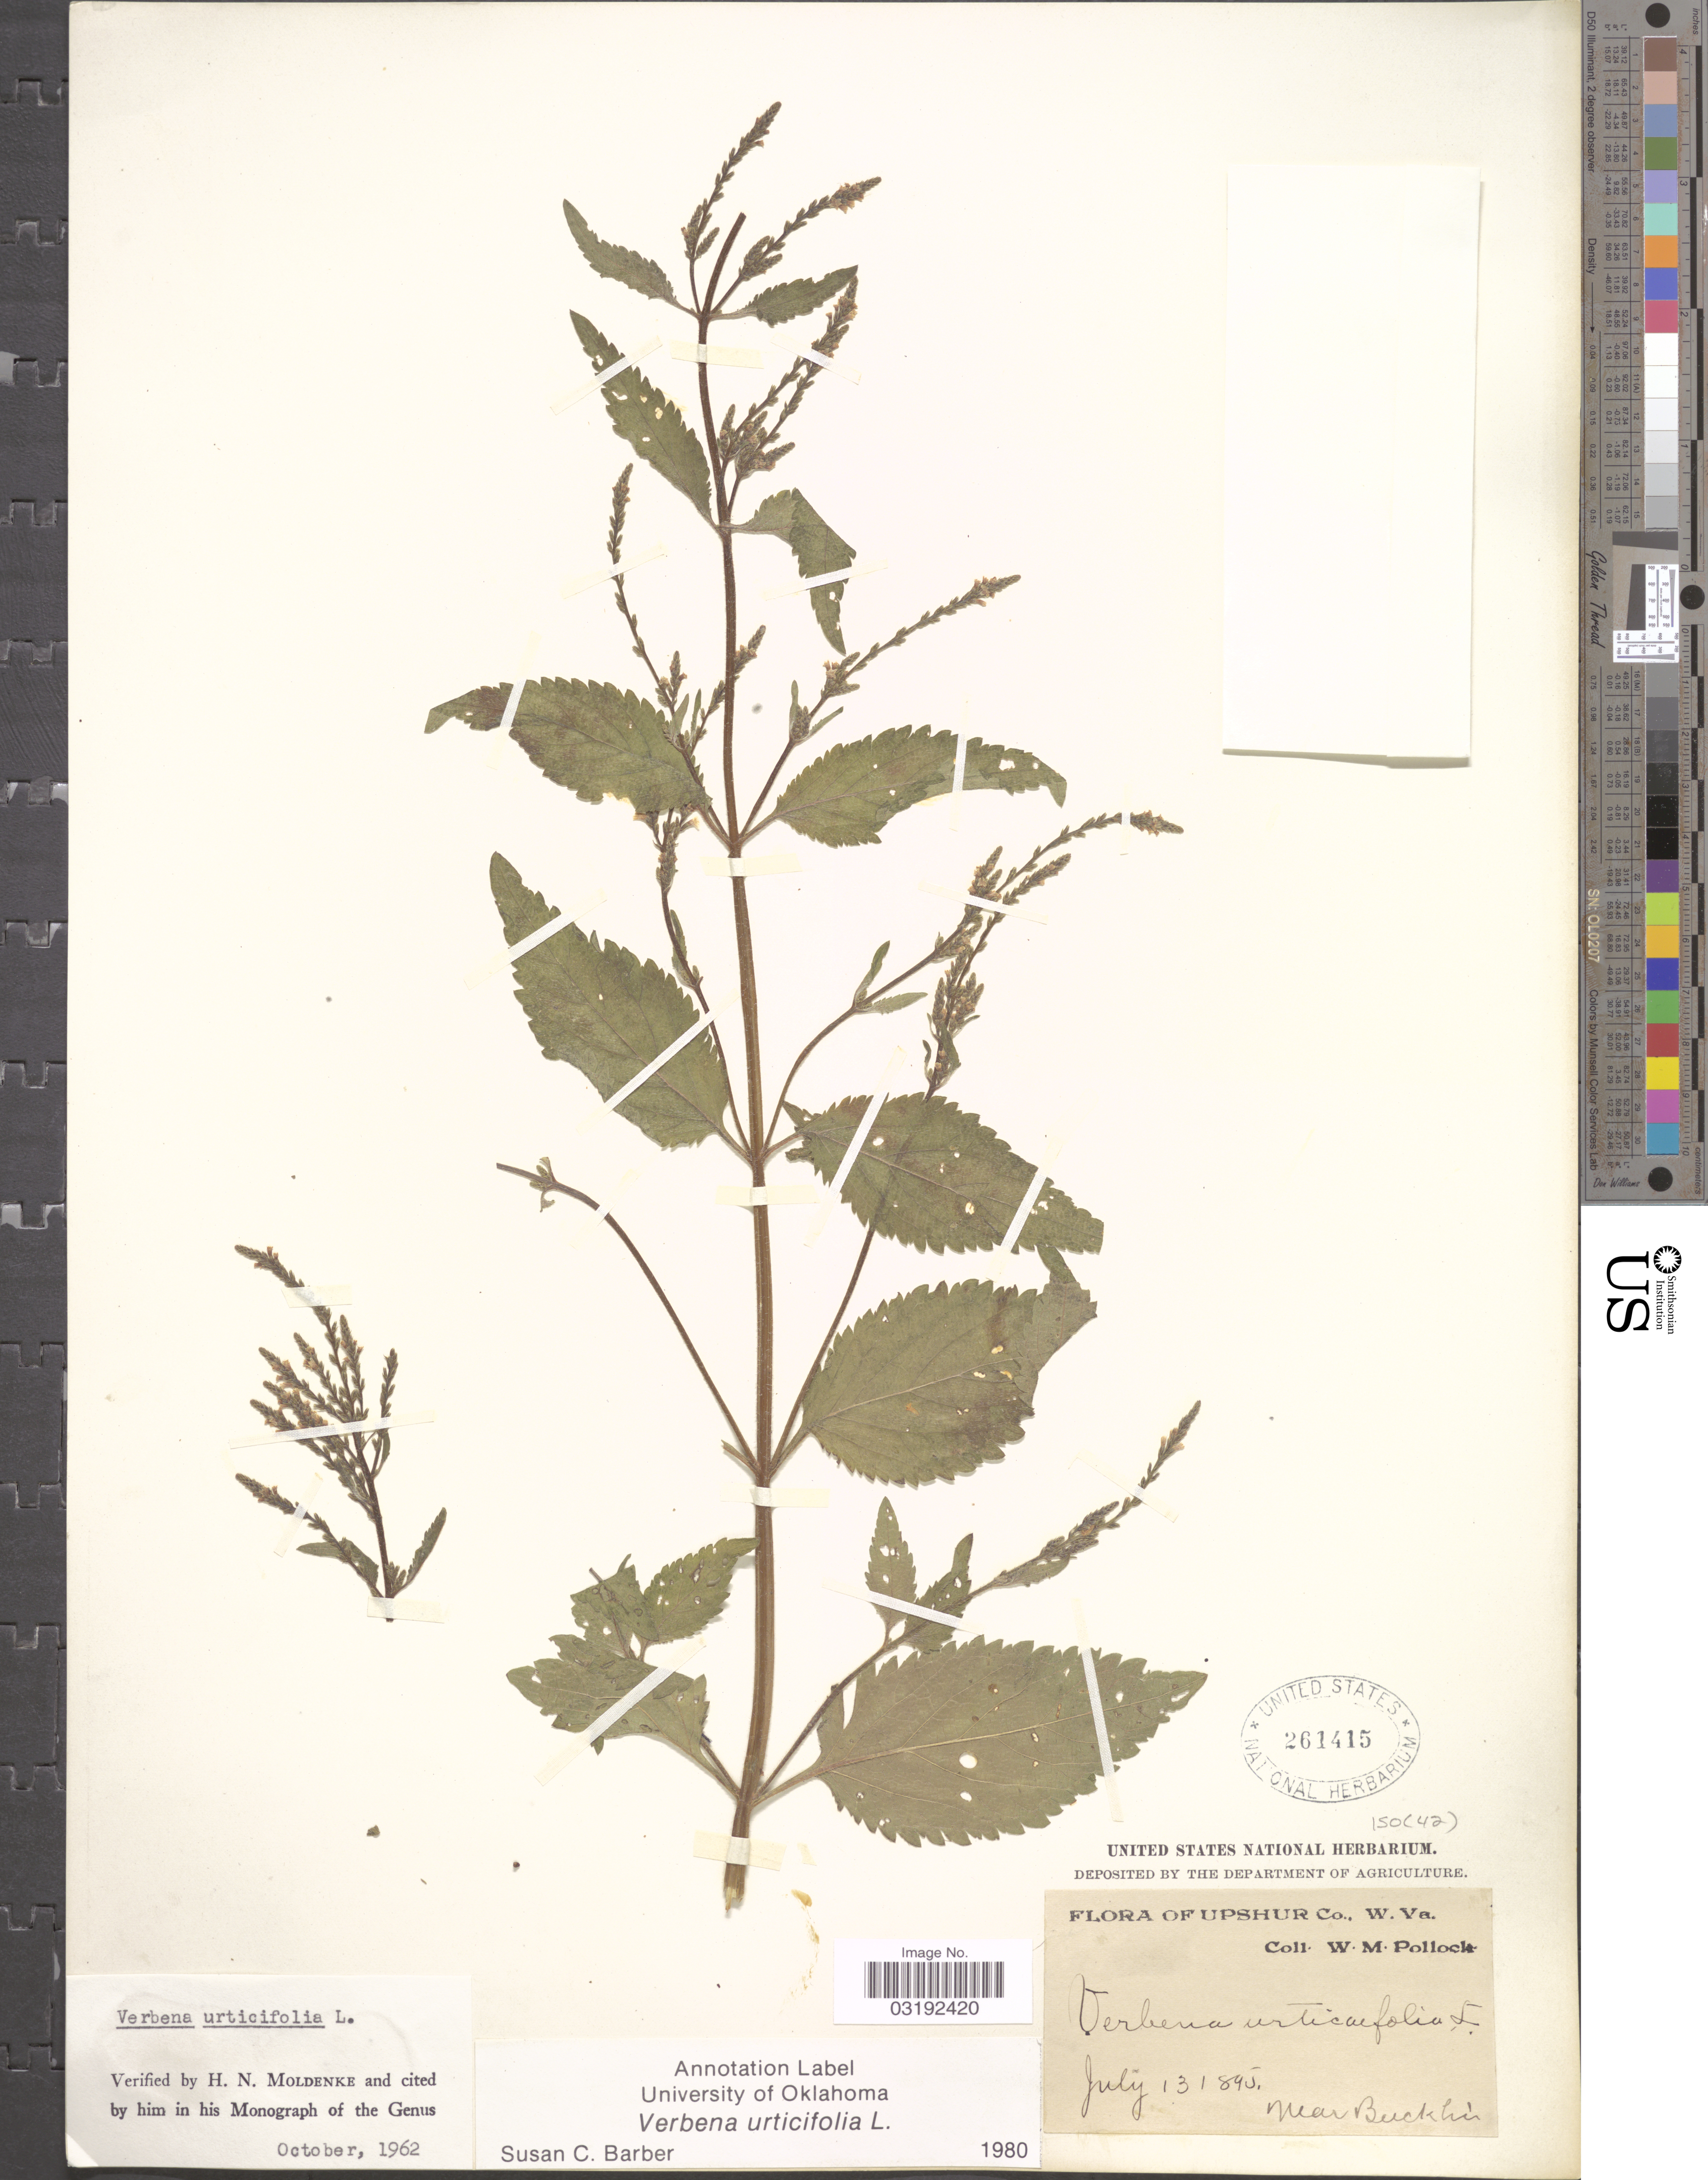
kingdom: Plantae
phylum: Tracheophyta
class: Magnoliopsida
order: Lamiales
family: Verbenaceae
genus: Verbena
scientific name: Verbena urticifolia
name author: L.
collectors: W. M. Pollock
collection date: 1895-07-13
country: United States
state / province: West Virginia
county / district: Upshur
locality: W. Va.near Bucklin.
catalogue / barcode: US 261415